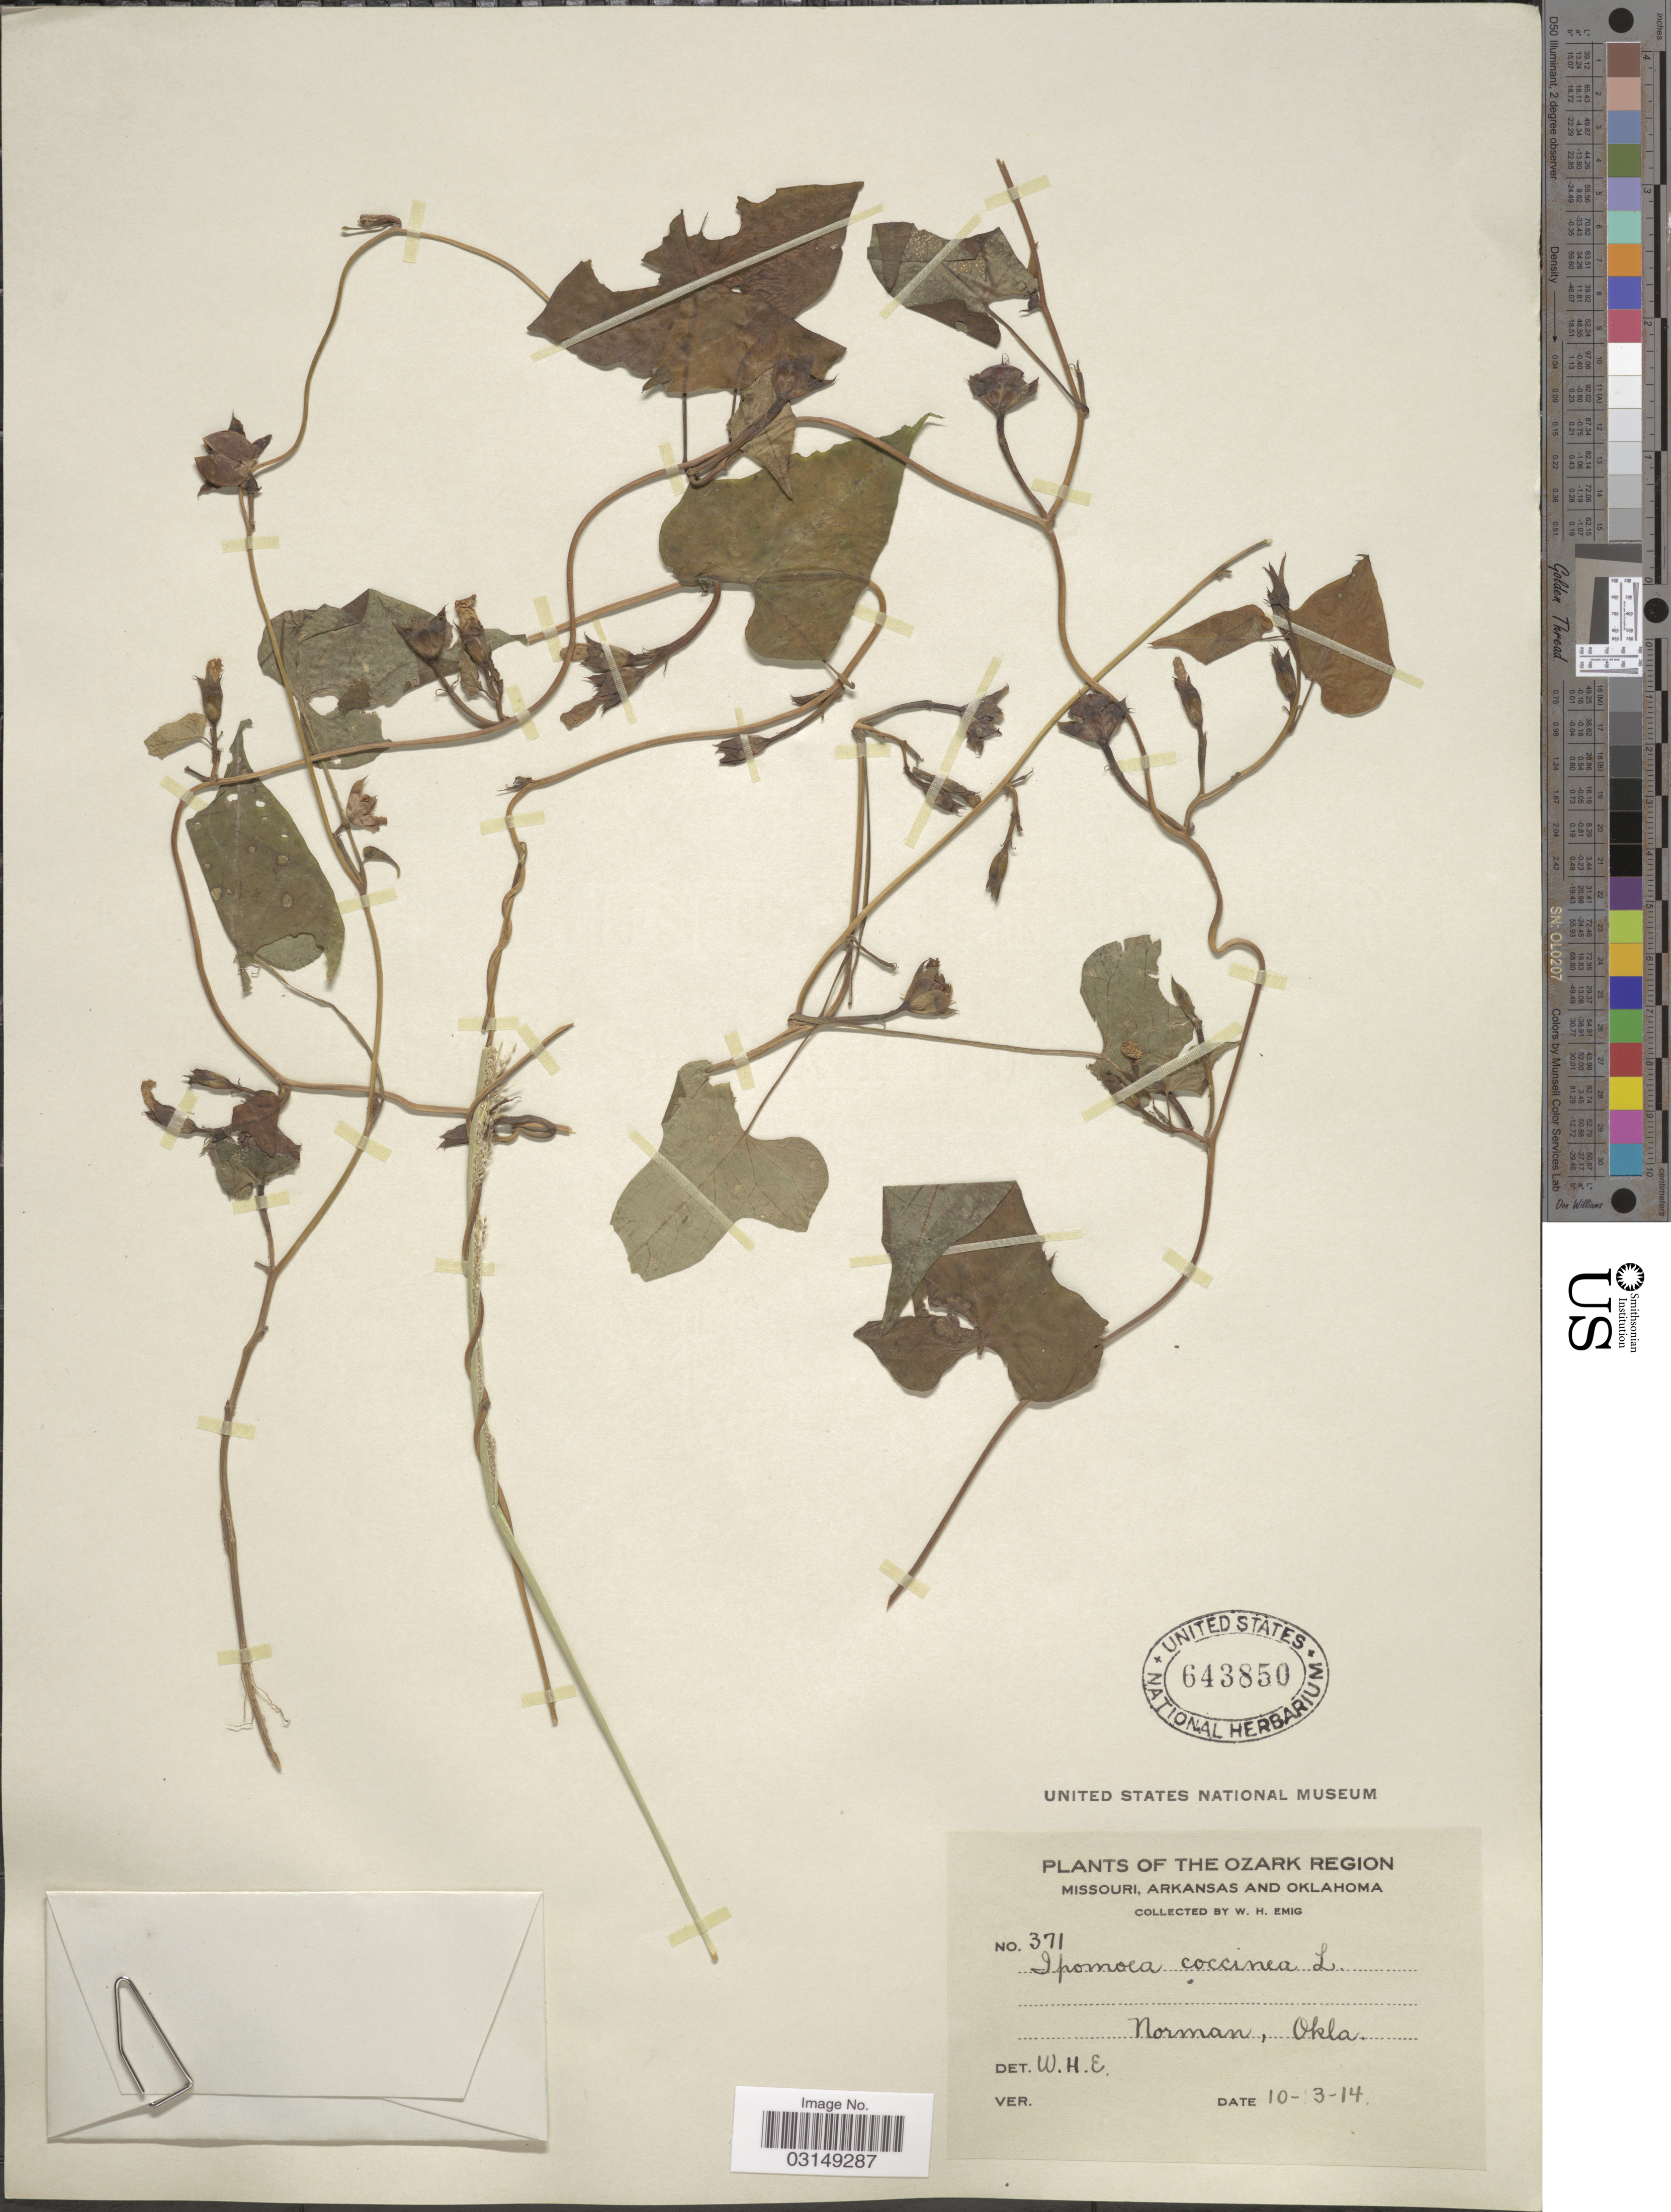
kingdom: Plantae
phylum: Tracheophyta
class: Magnoliopsida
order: Solanales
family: Convolvulaceae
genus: Ipomoea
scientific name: Ipomoea trichocarpa var. trichocarpa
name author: Elliott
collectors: W. H. Emig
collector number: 371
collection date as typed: Transcribed d/m/y: 3/10/14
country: United States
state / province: Oklahoma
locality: The Ozark Region. Norman, Okla.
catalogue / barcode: US 643850